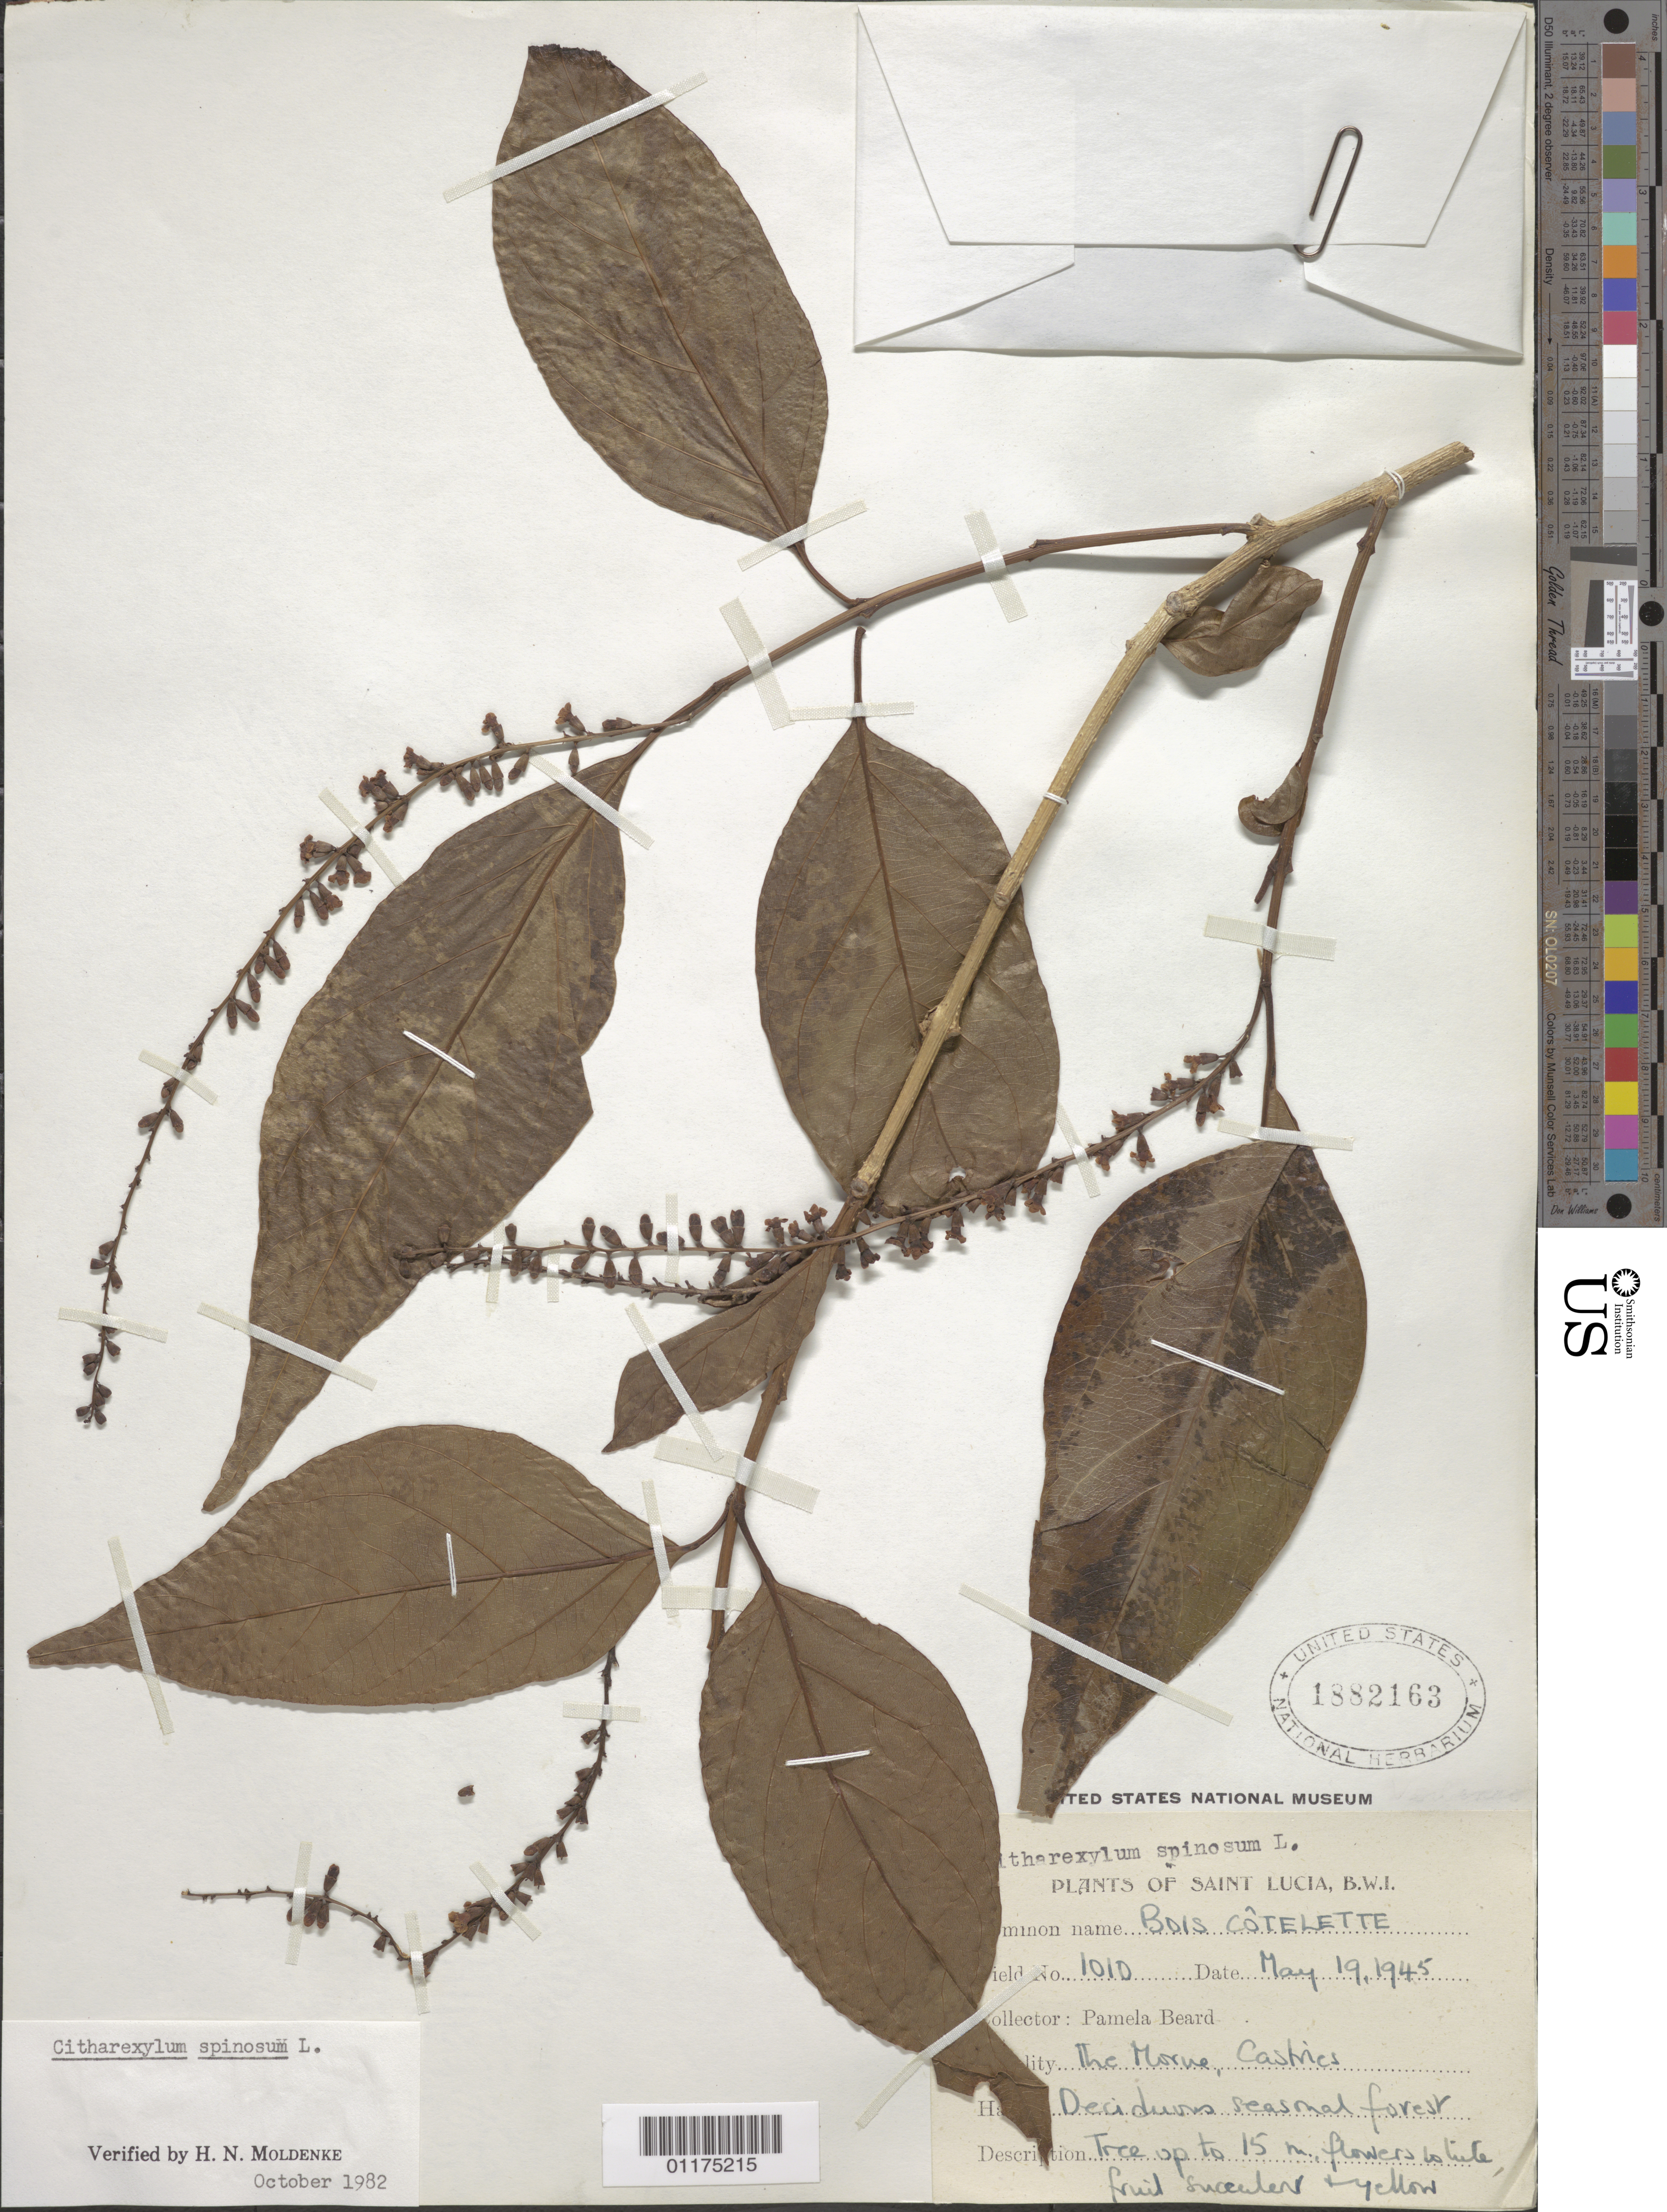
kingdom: Plantae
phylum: Tracheophyta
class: Magnoliopsida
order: Lamiales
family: Verbenaceae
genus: Citharexylum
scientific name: Citharexylum spinosum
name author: L.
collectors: P. Beard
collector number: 1010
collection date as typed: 19 May 1945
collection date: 1945-05-19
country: St. Lucia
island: St. Lucia I.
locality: The Morue castries; deciduous seasonal forest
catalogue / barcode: US 1882163